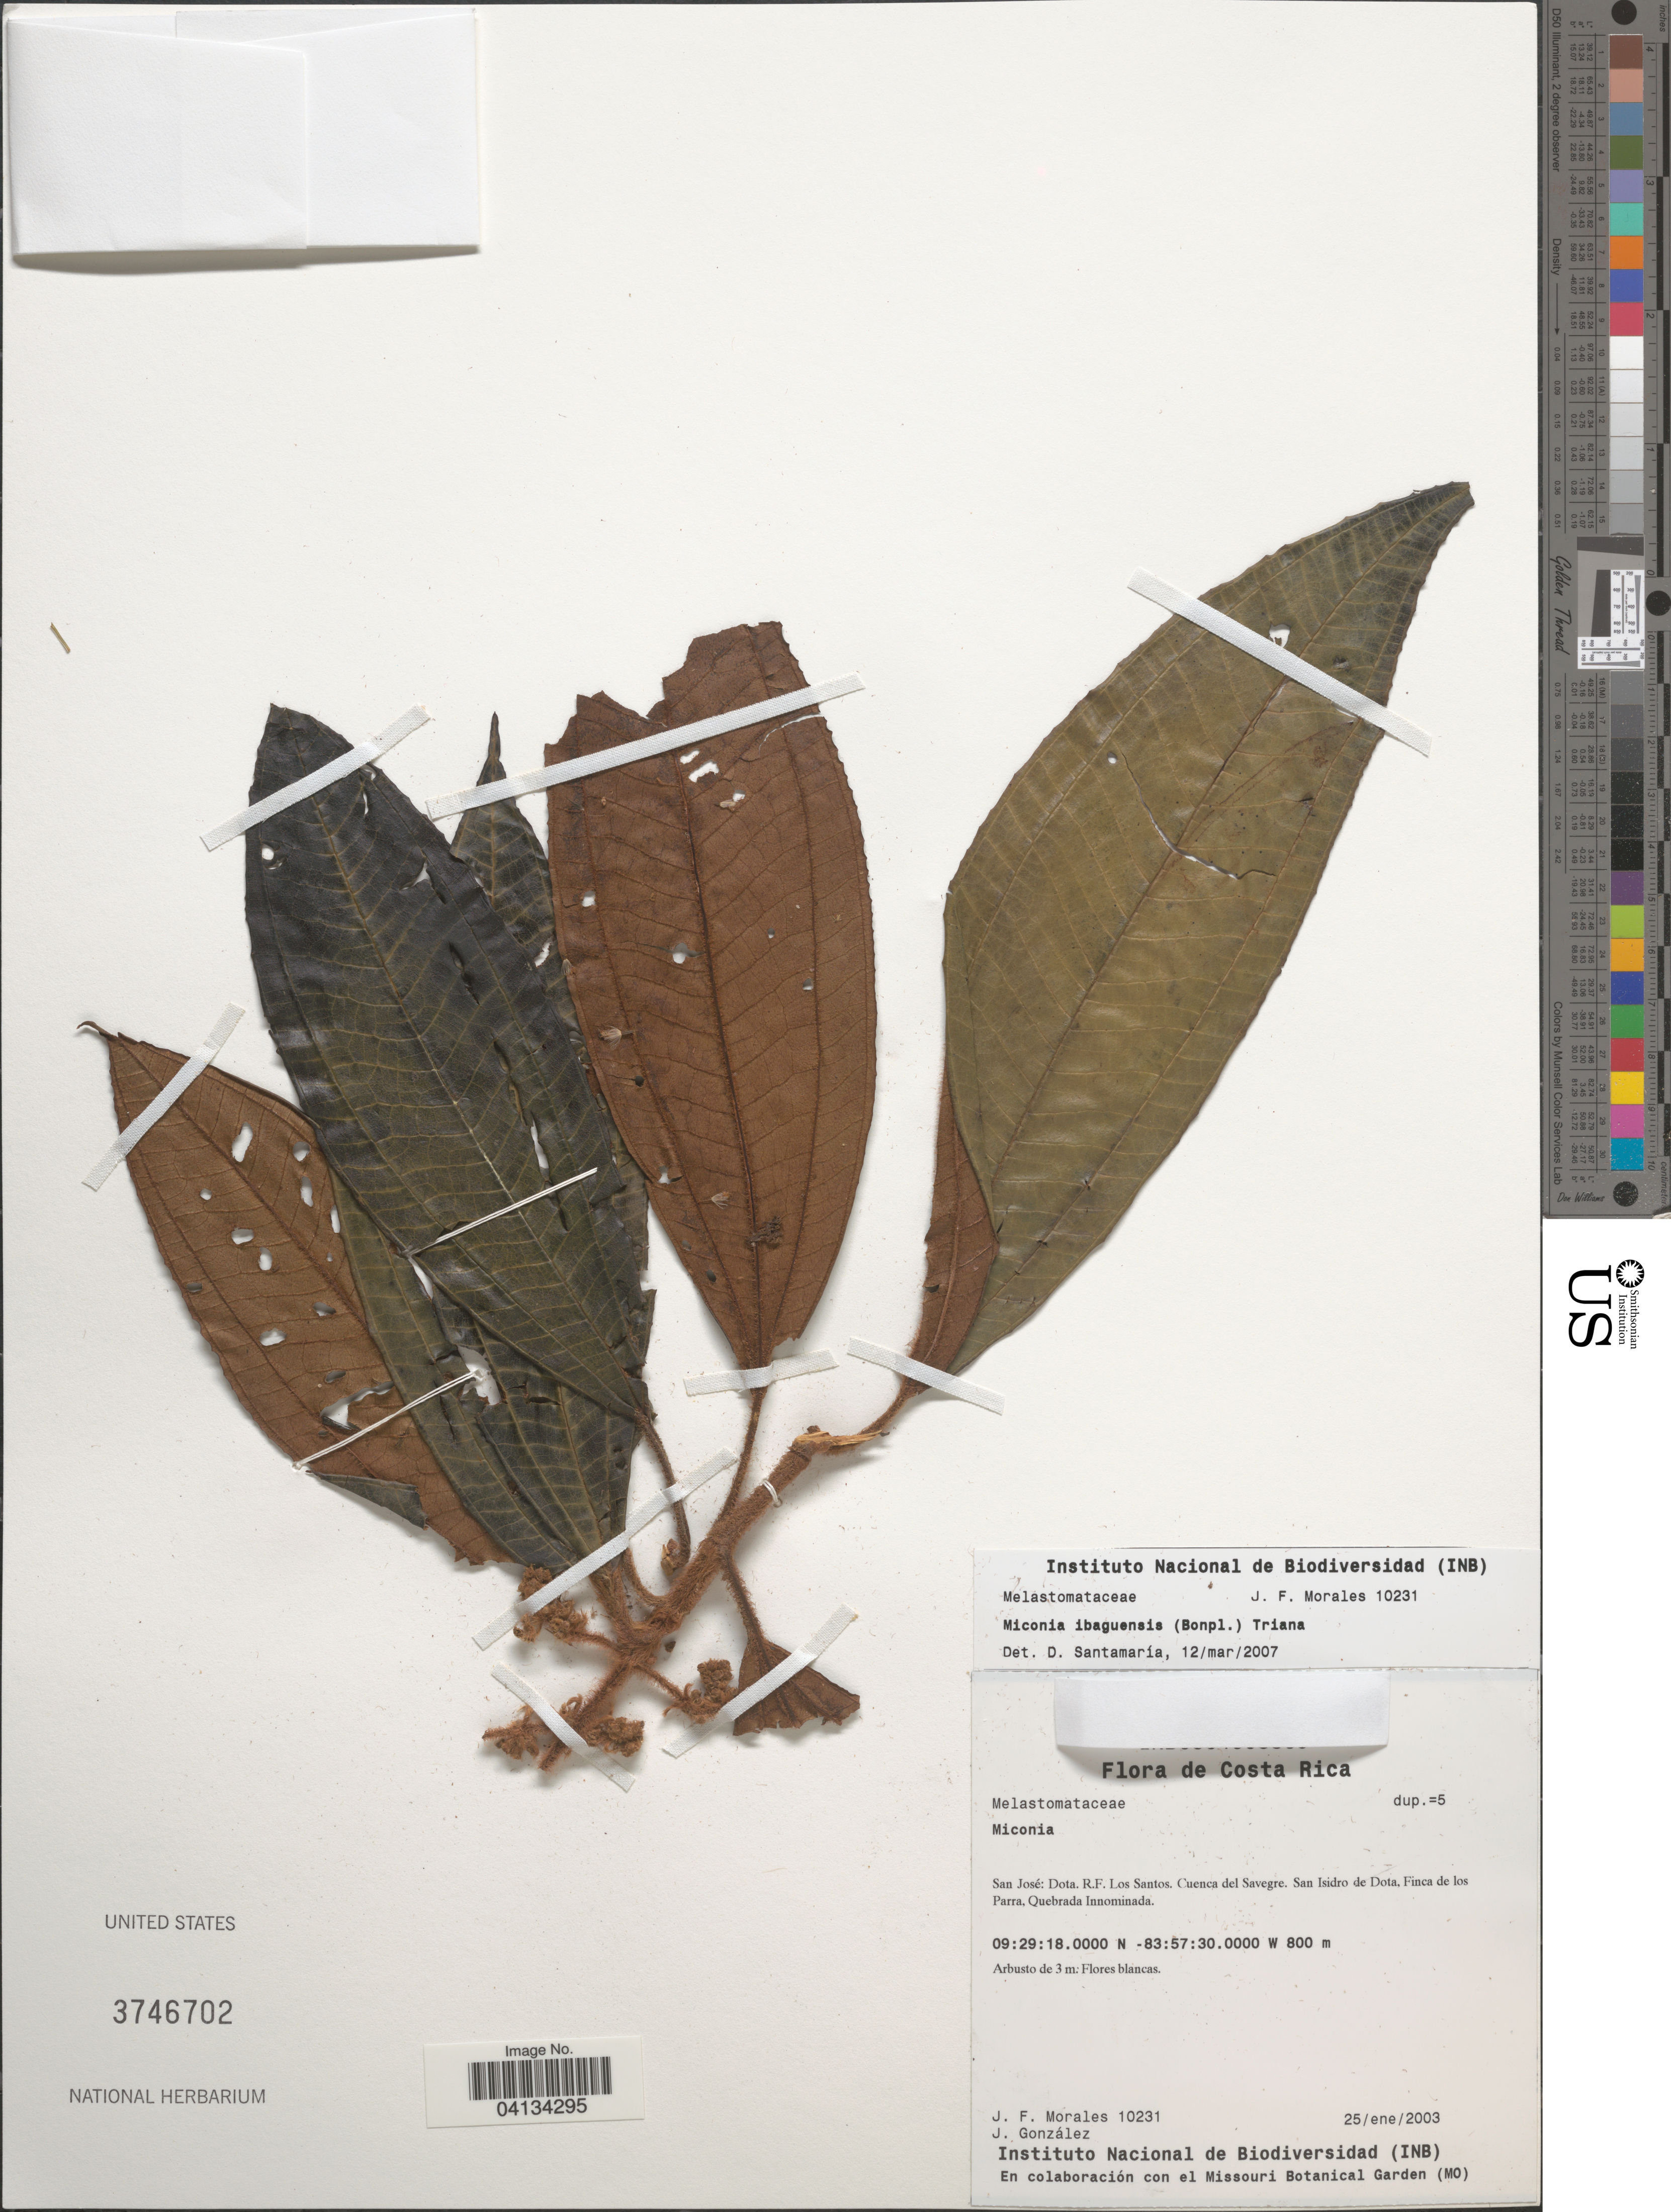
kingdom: Plantae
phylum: Tracheophyta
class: Magnoliopsida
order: Myrtales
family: Melastomataceae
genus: Miconia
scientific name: Miconia ibaguensis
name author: (Bonpl.) Triana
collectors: J. Morales & J. González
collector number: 10231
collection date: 2003-01-25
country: Costa Rica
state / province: San José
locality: Dota. R.F. Los Santos. Cuenca del Savegre. San Isidro de Dota, Finca de los Parra, Quebrada Innominada.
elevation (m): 800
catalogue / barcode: US 3746702